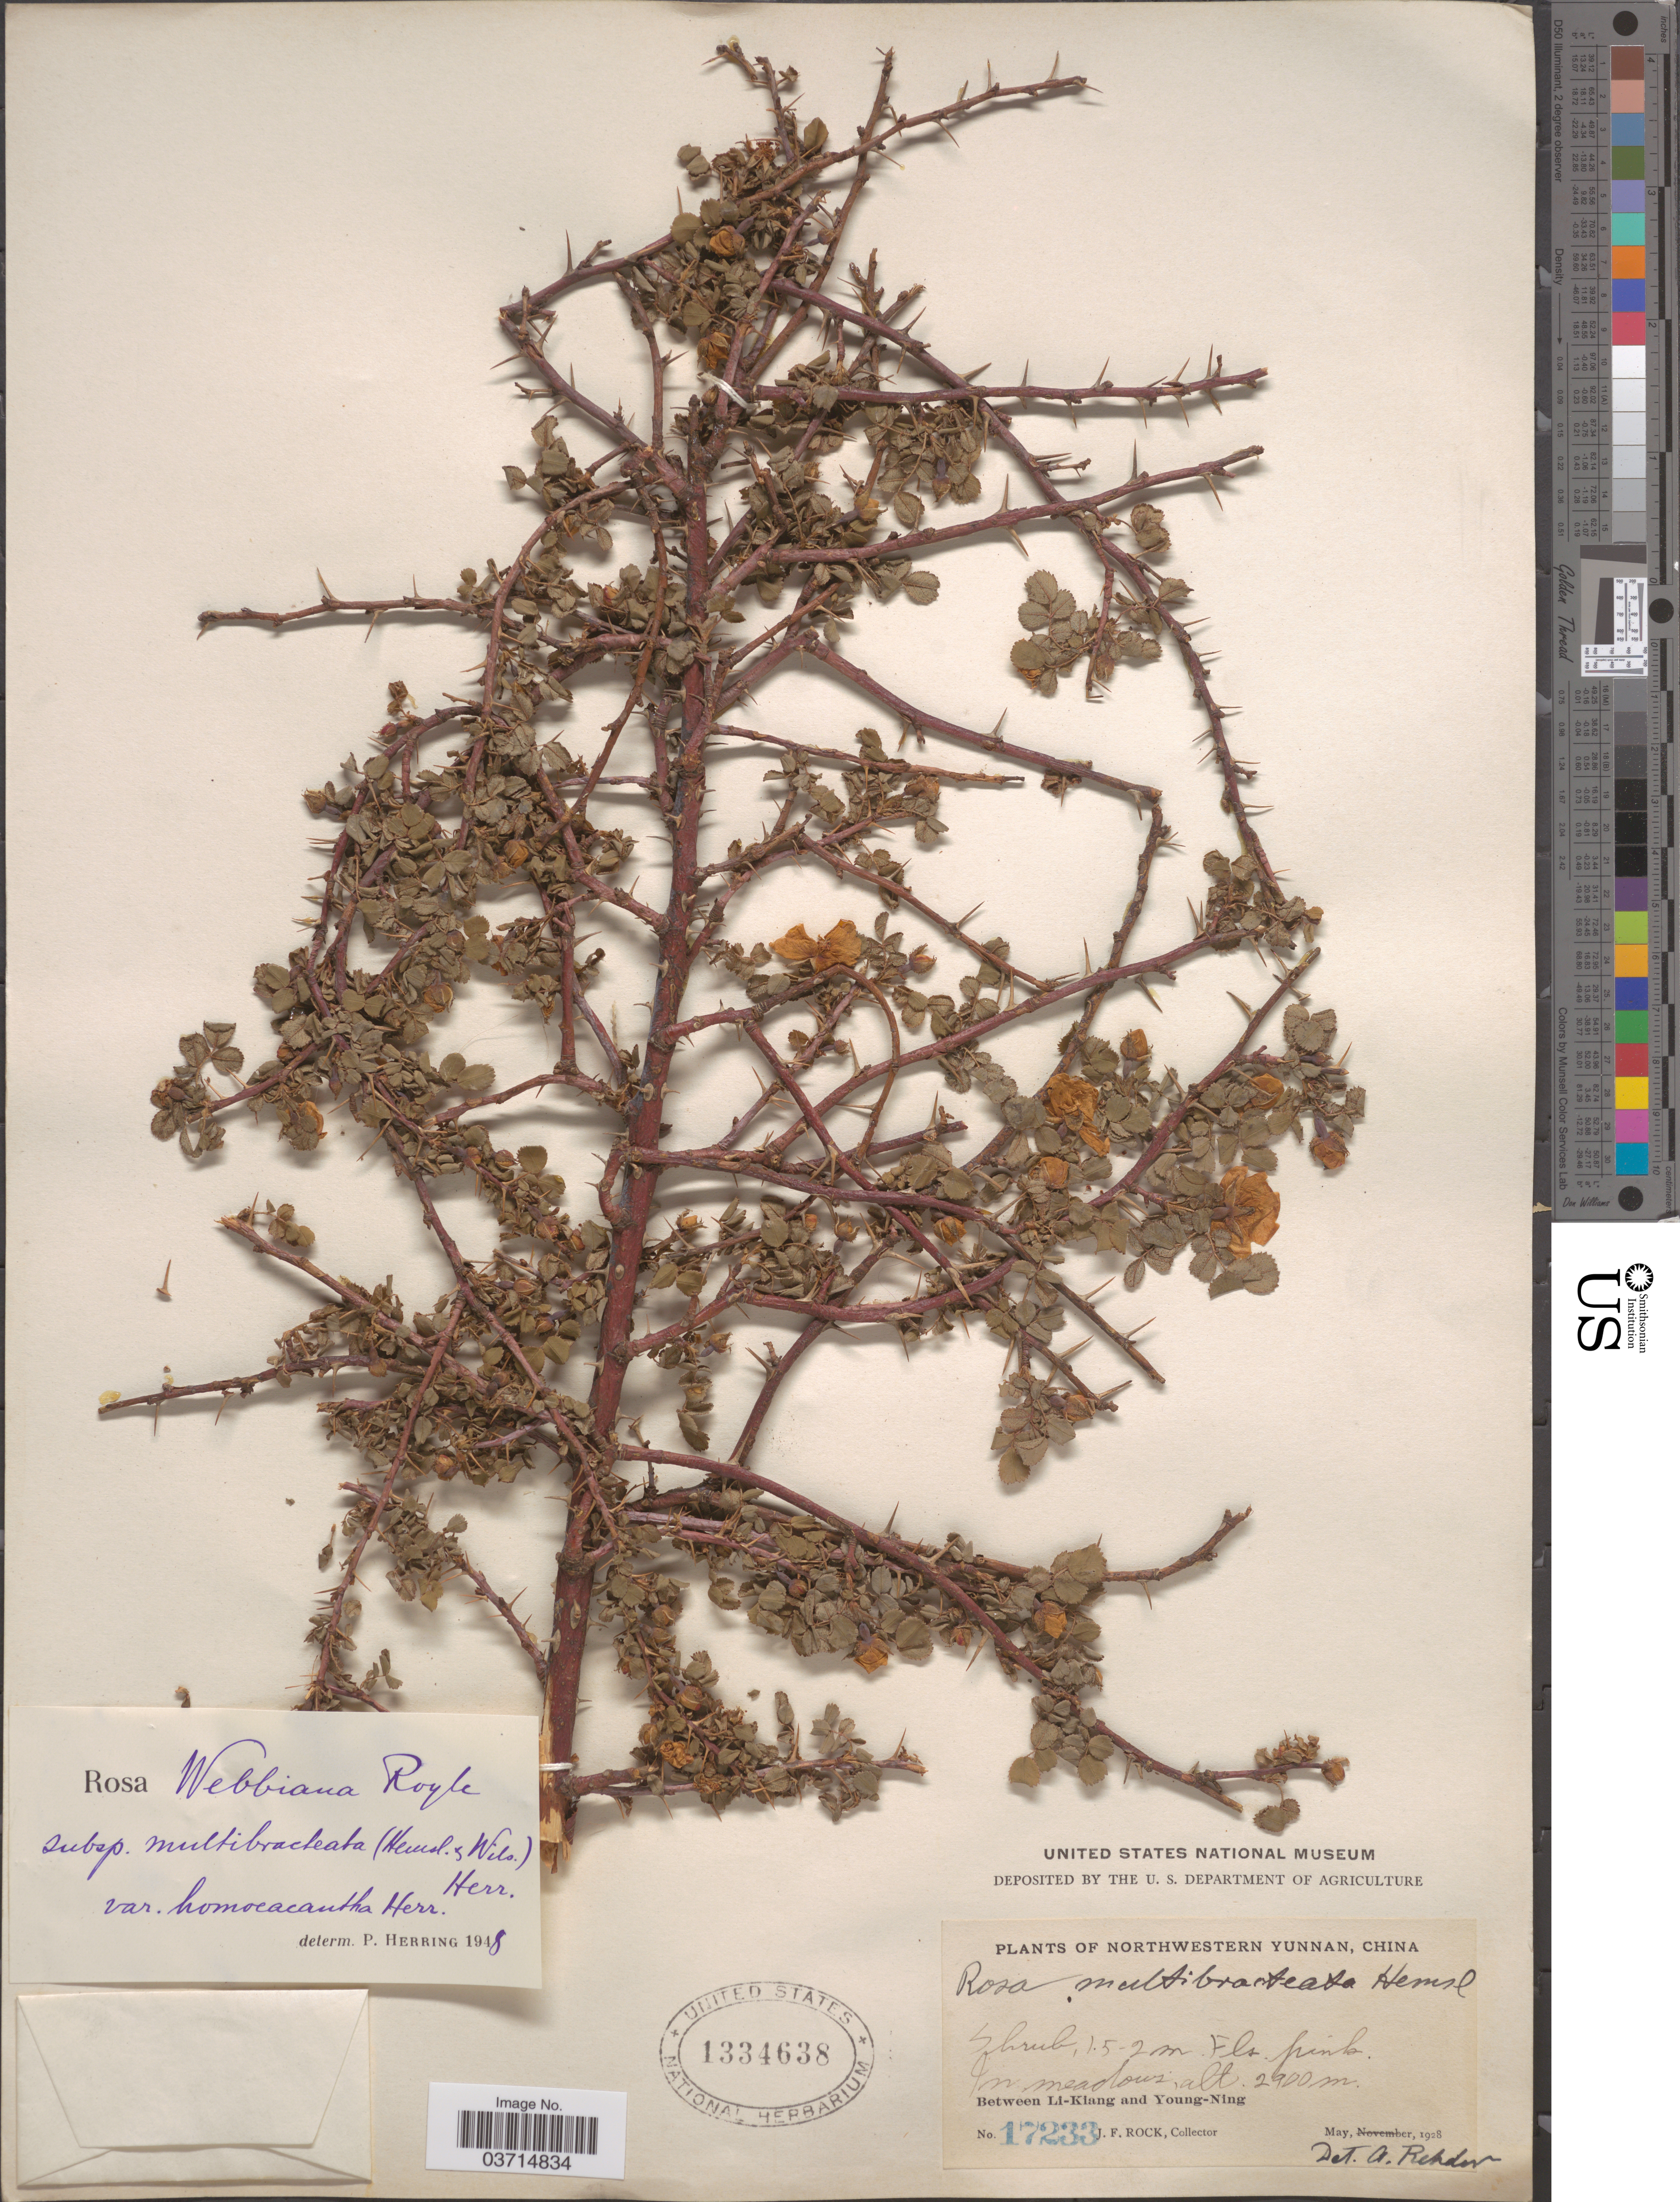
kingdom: Plantae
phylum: Tracheophyta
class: Magnoliopsida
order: Rosales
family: Rosaceae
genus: Rosa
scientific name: Rosa multibracteata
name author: Hemsl. & E.H. Wilson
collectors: J. Rock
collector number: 17233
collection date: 1928-05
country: China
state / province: Yunnan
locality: Northwestern Yunnan. Between Li-Kiang and Young-Ning.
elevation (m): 2900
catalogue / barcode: US 1334638